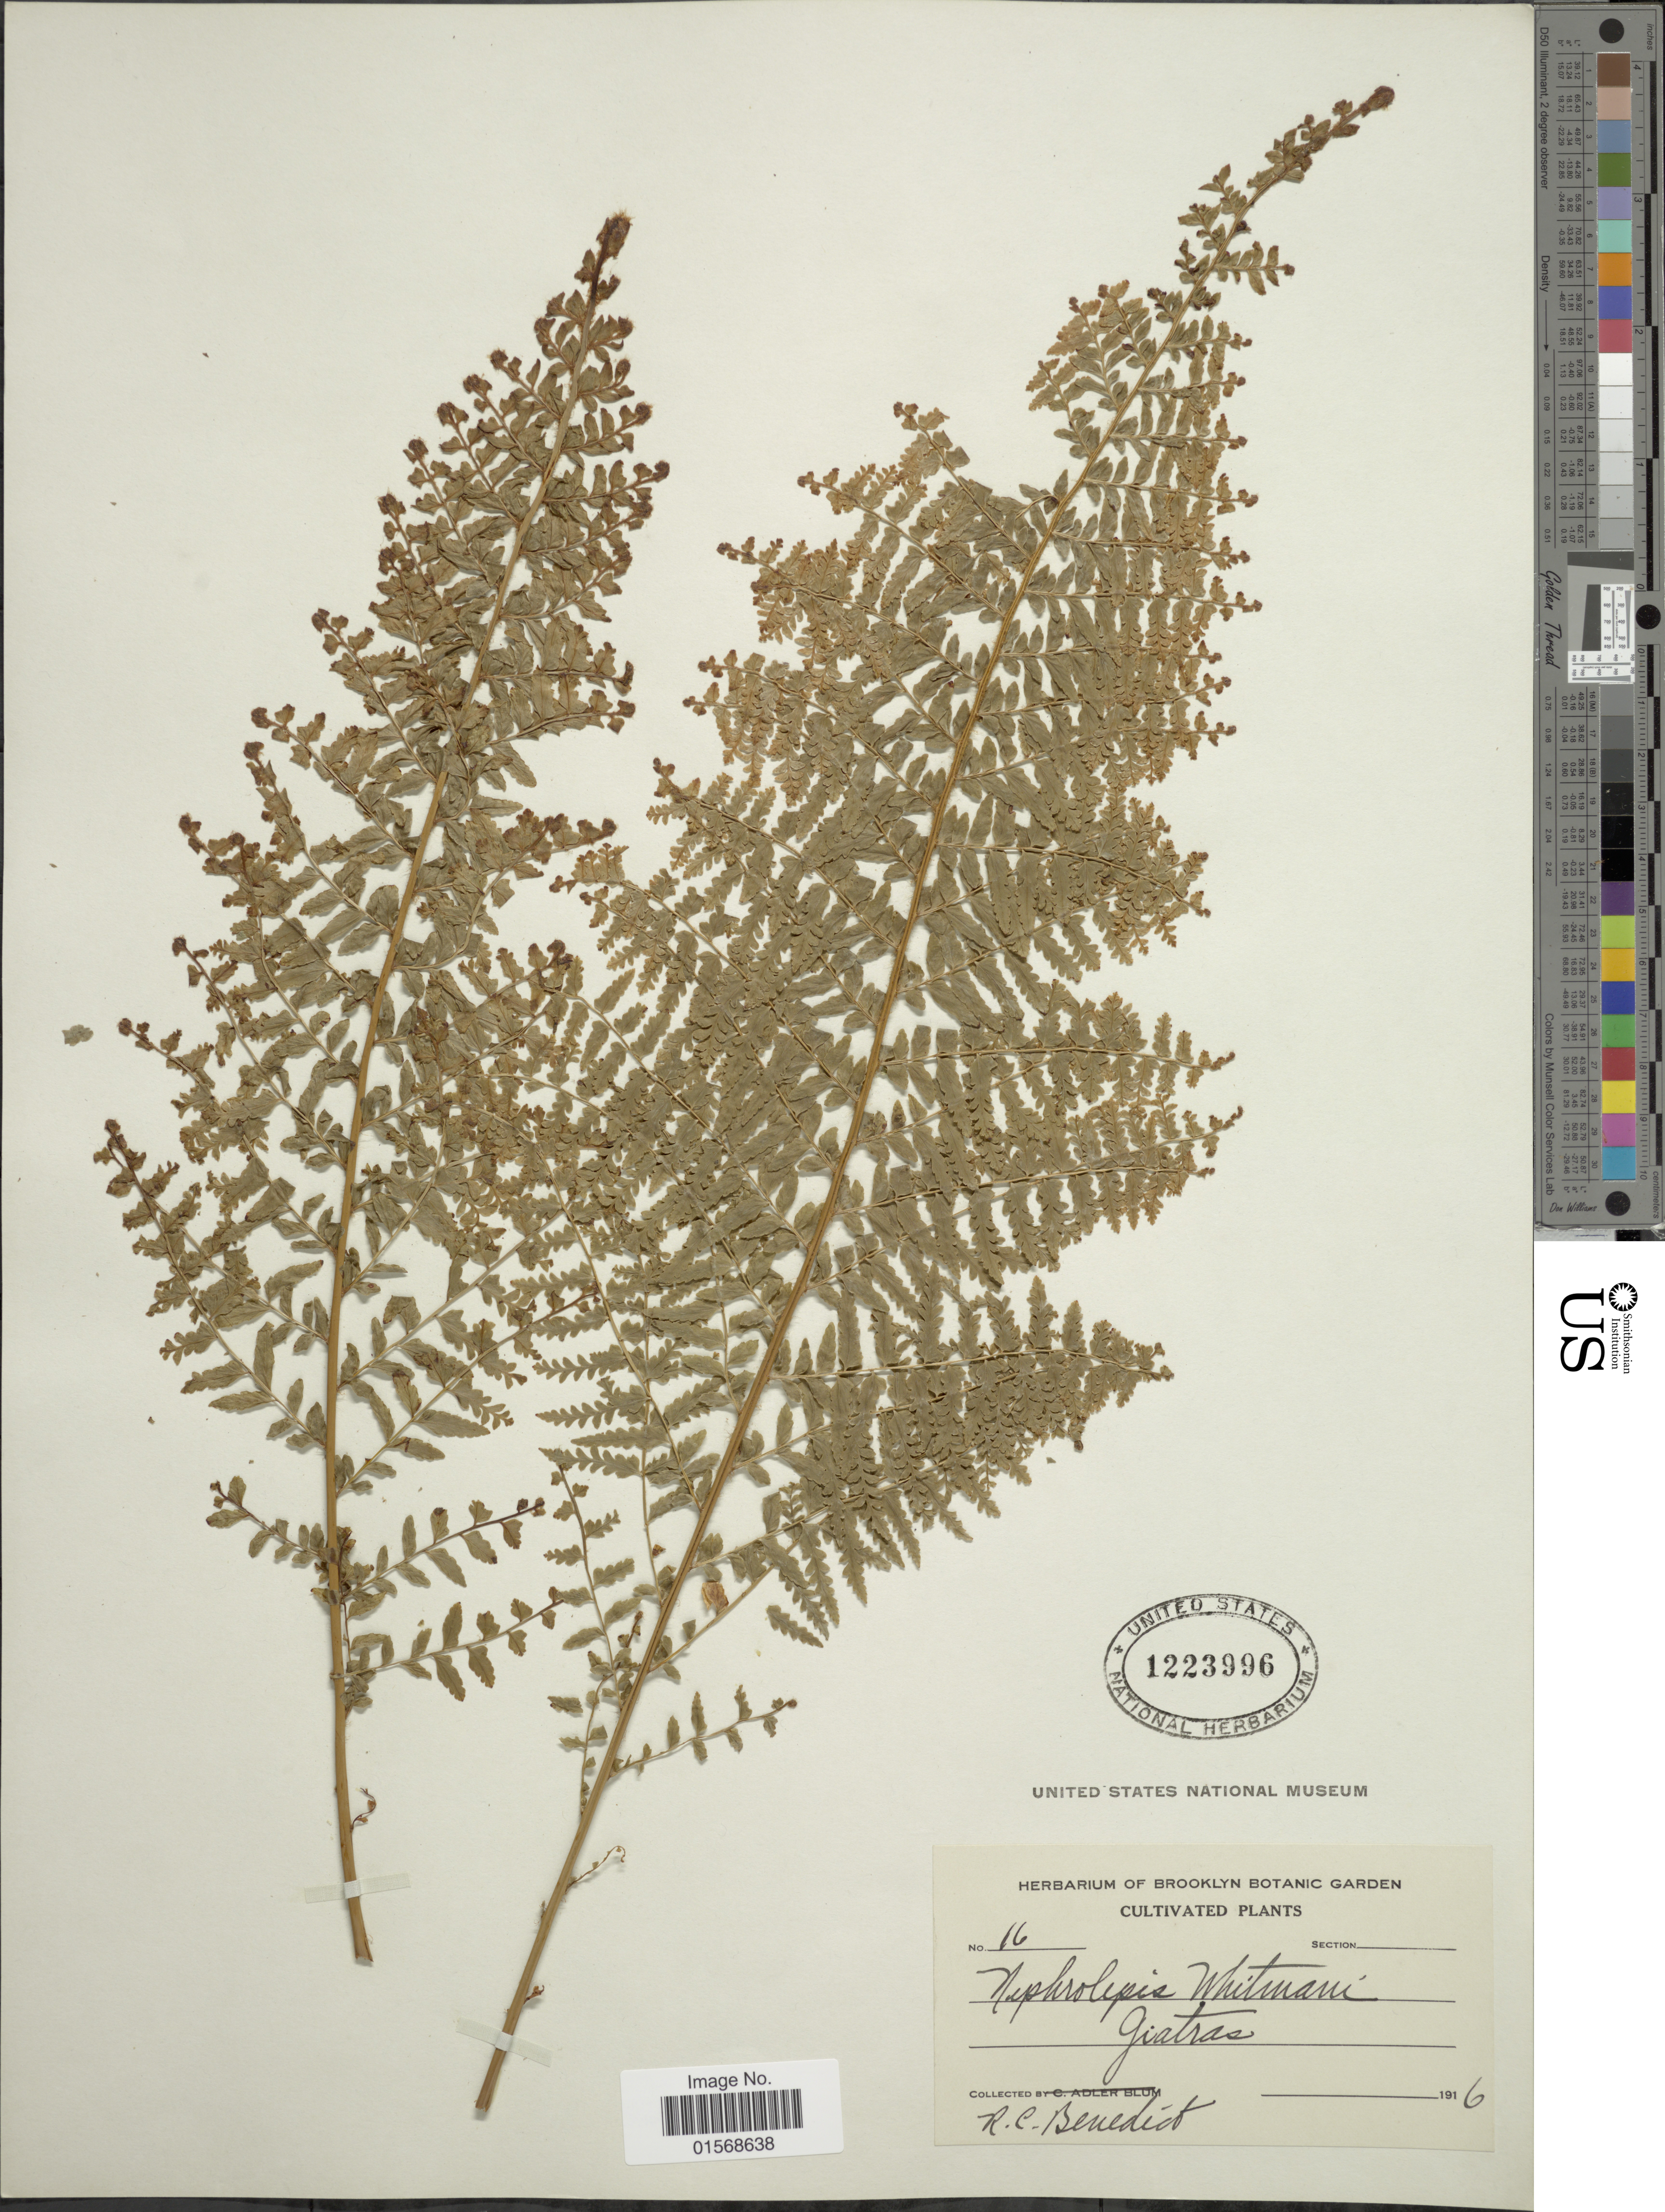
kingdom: Plantae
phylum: Tracheophyta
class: Polypodiopsida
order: Polypodiales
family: Nephrolepidaceae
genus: Nephrolepis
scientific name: Nephrolepis 'Whitman'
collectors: R. C. Benedict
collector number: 16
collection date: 1916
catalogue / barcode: US 1223996